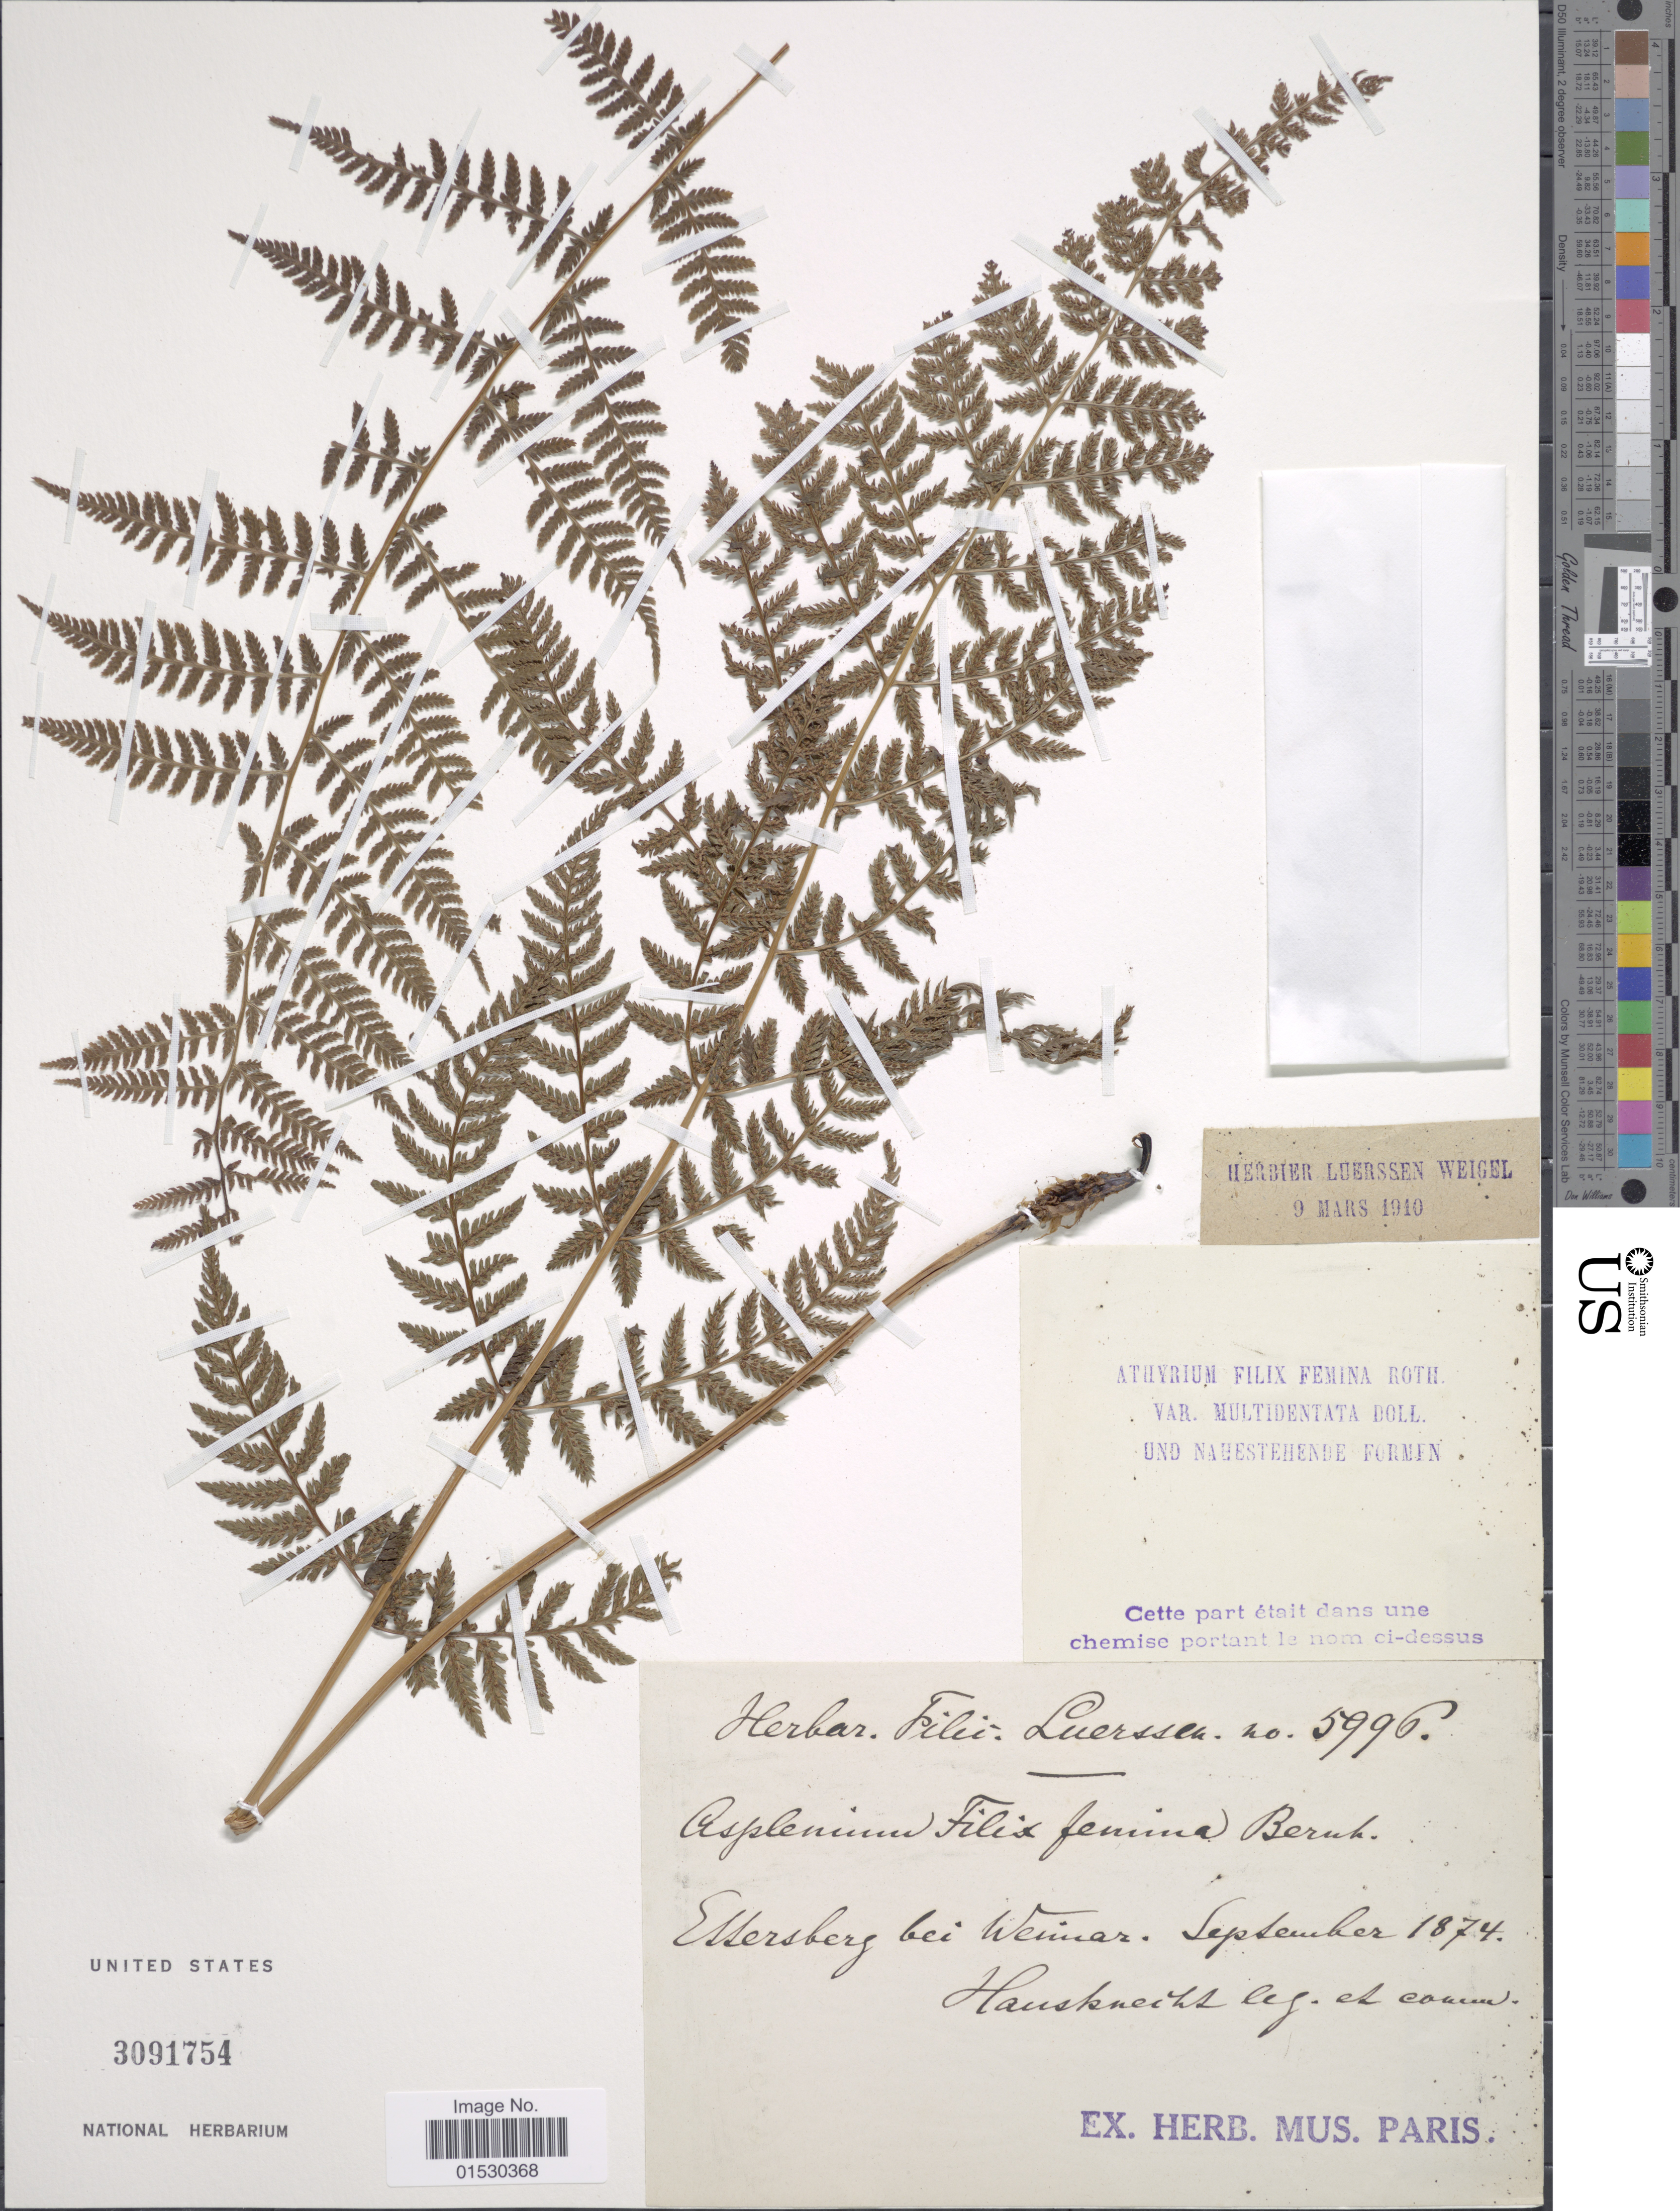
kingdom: Plantae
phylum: Tracheophyta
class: Polypodiopsida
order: Polypodiales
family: Athyriaceae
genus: Athyrium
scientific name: Athyrium filix-femina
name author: (L.) Roth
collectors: Hausknecht & Collector illegible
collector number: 5996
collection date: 1874-09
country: Germany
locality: Ettersberg bei Weimar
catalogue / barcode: US 3091754